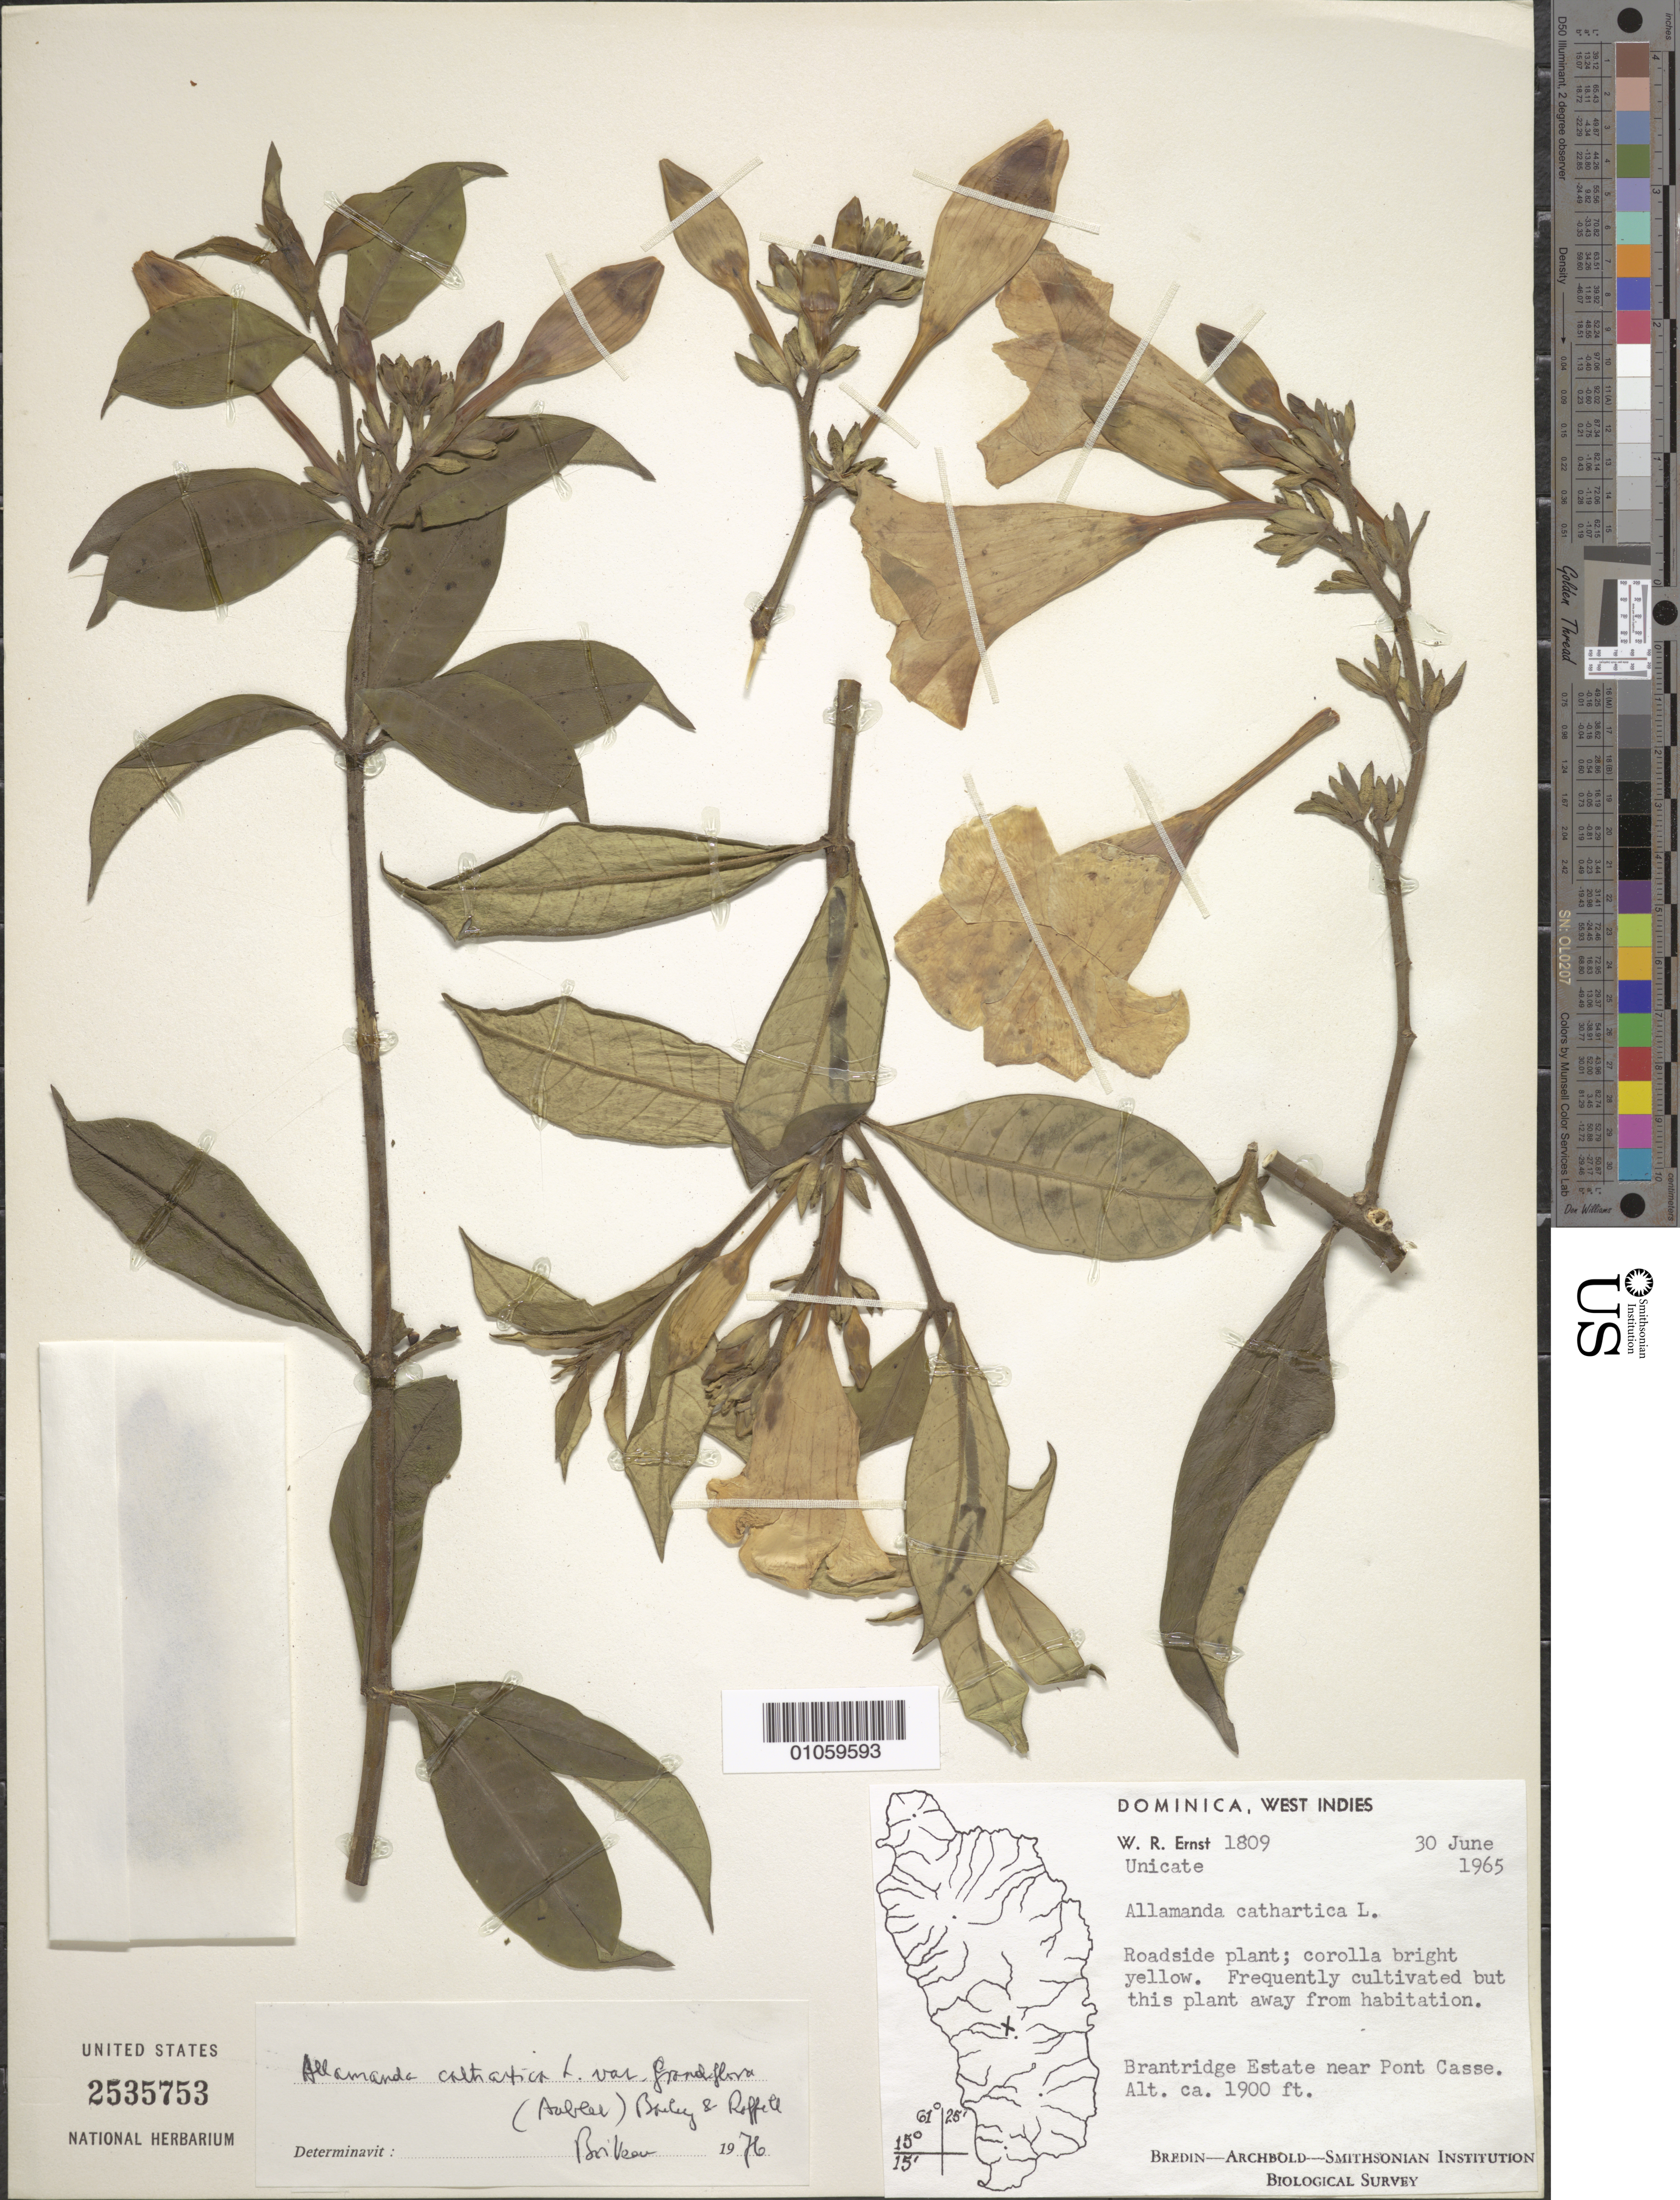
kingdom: Plantae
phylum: Tracheophyta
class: Magnoliopsida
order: Gentianales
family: Apocynaceae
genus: Allamanda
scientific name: Allamanda cathartica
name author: L.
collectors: W. R. Ernst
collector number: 1809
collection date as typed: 30 Jun 1965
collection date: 1965-06-30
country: Dominica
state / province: St. Paul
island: Dominica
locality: Along road. Brantridge Estate near Pont Casse.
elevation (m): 579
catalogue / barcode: US 2535753